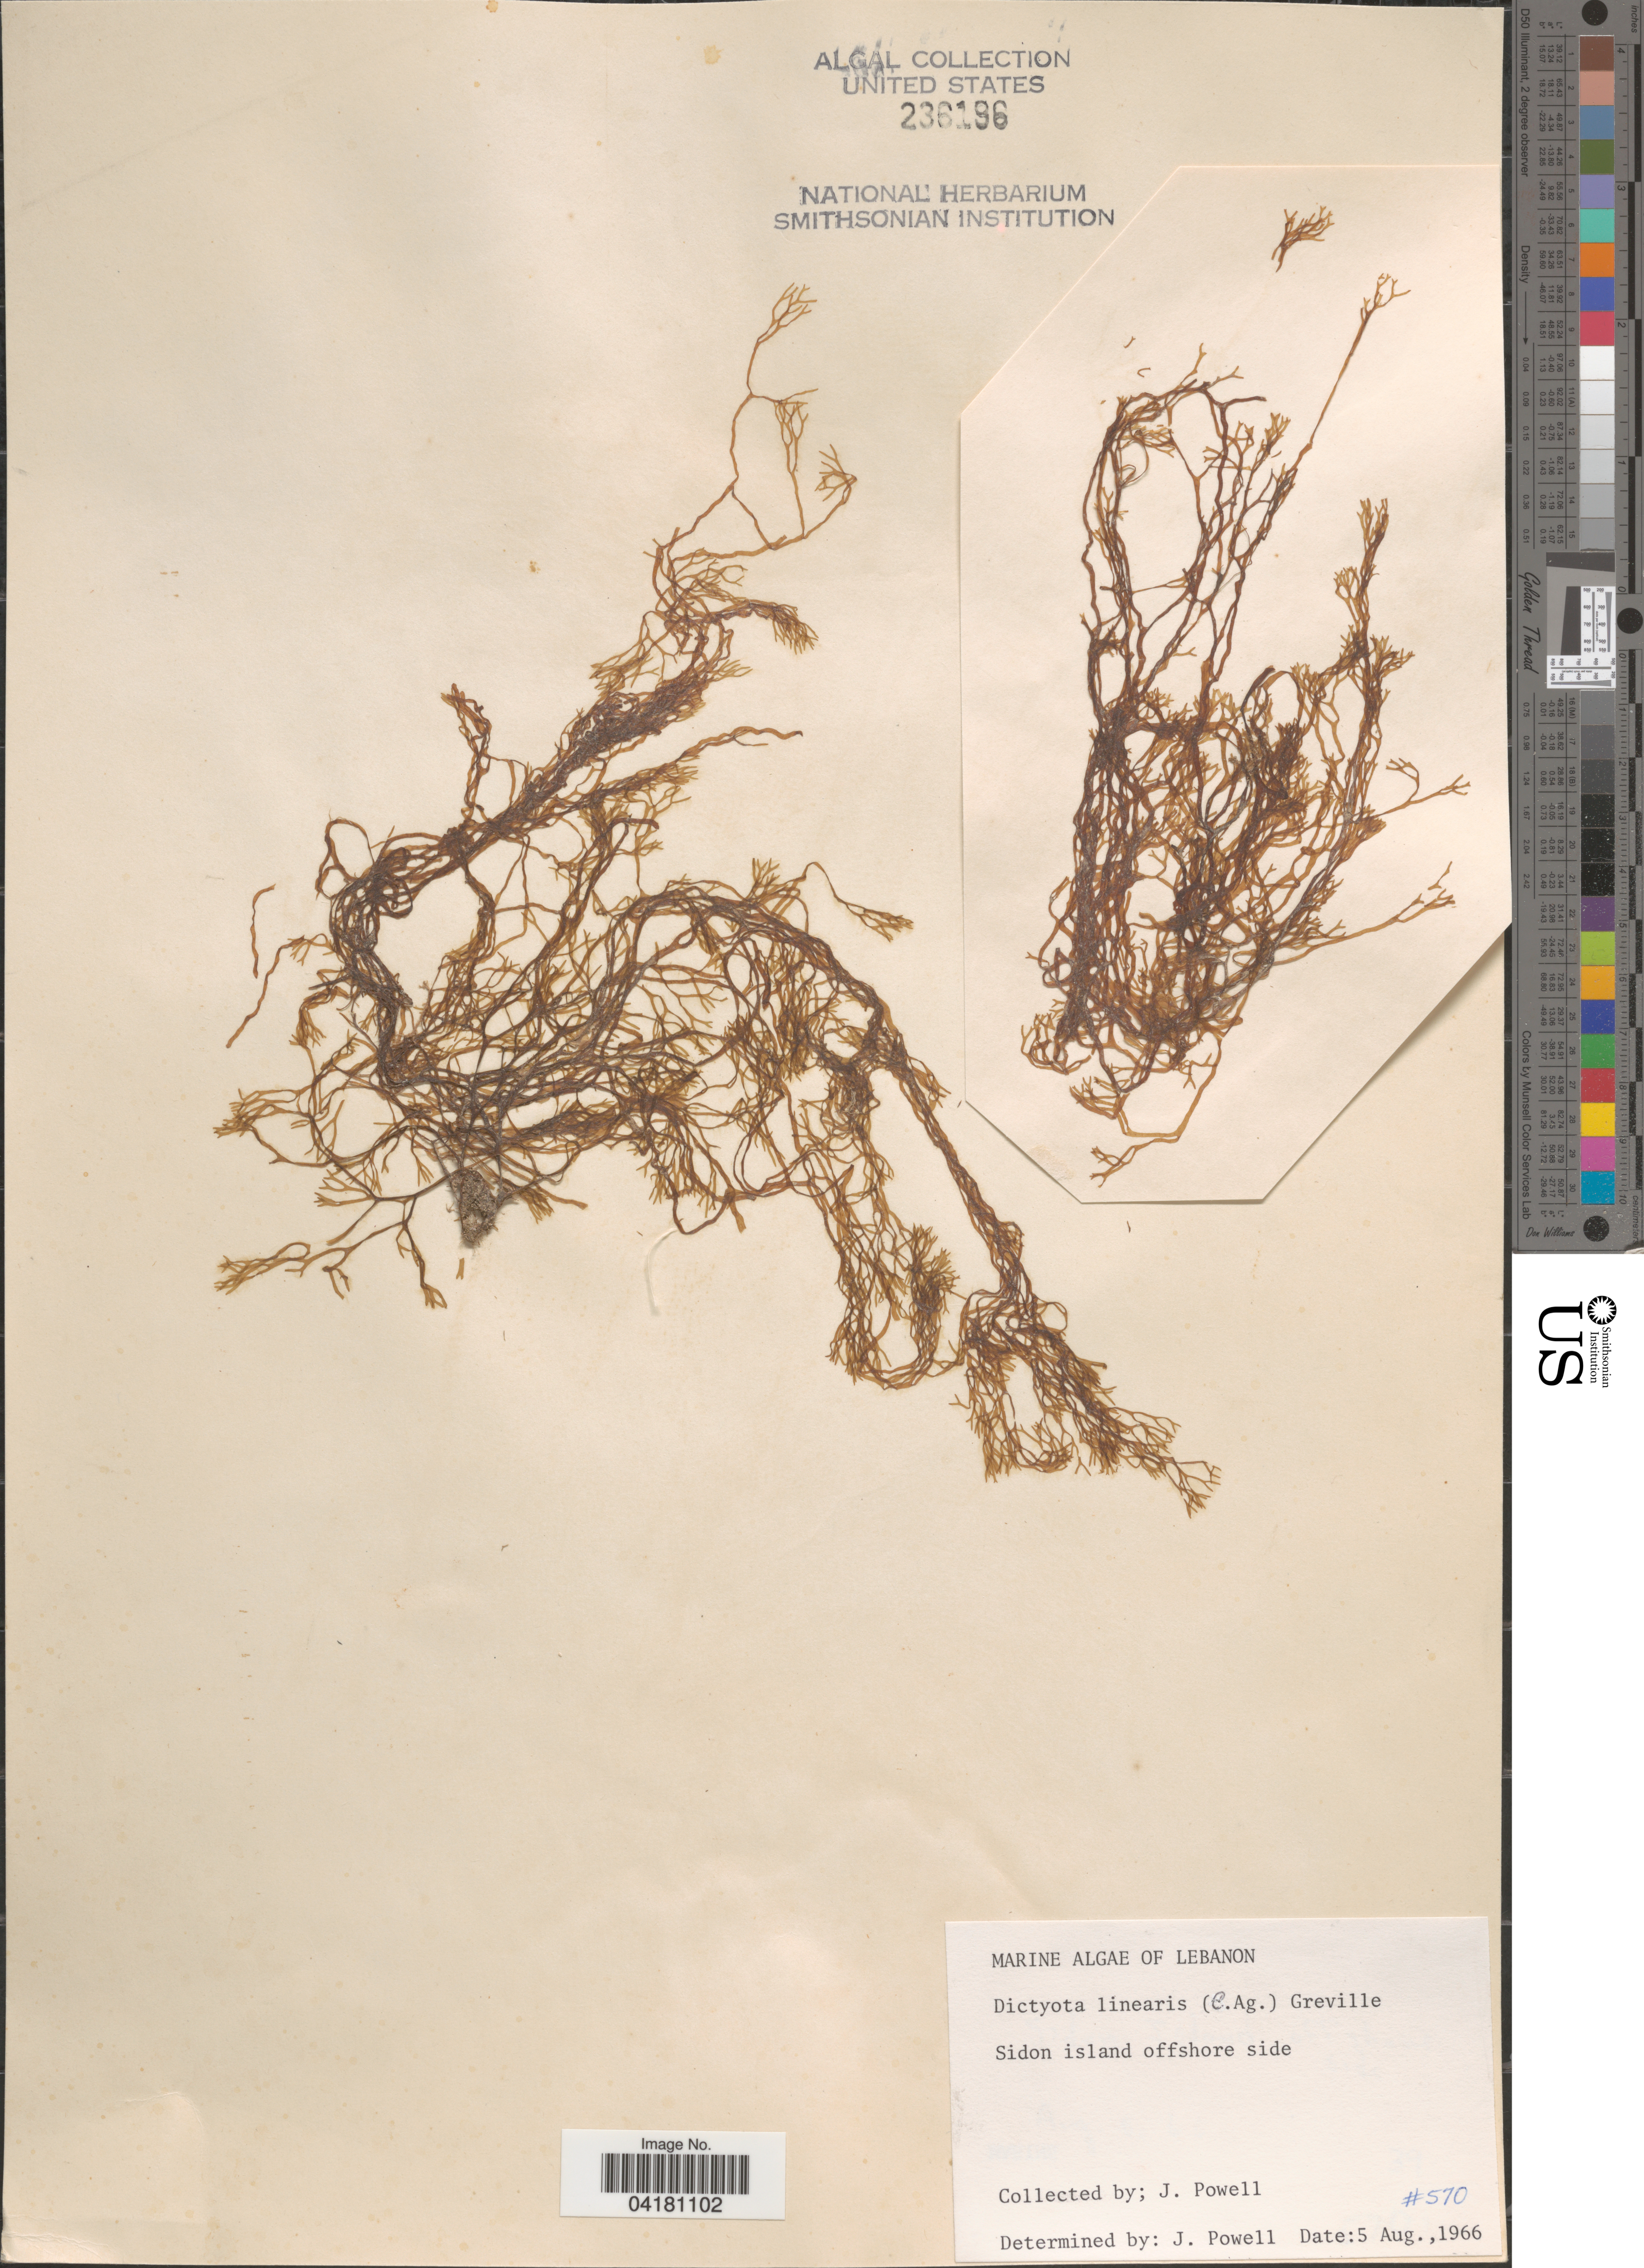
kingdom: Chromista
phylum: Ochrophyta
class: Phaeophyceae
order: Dictyotales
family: Dictyotaceae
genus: Dictyota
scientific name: Dictyota linearis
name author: (C. Agardh) Grev.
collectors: J. Powell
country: Lebanon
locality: Sidon island offshore side.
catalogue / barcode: US 236196